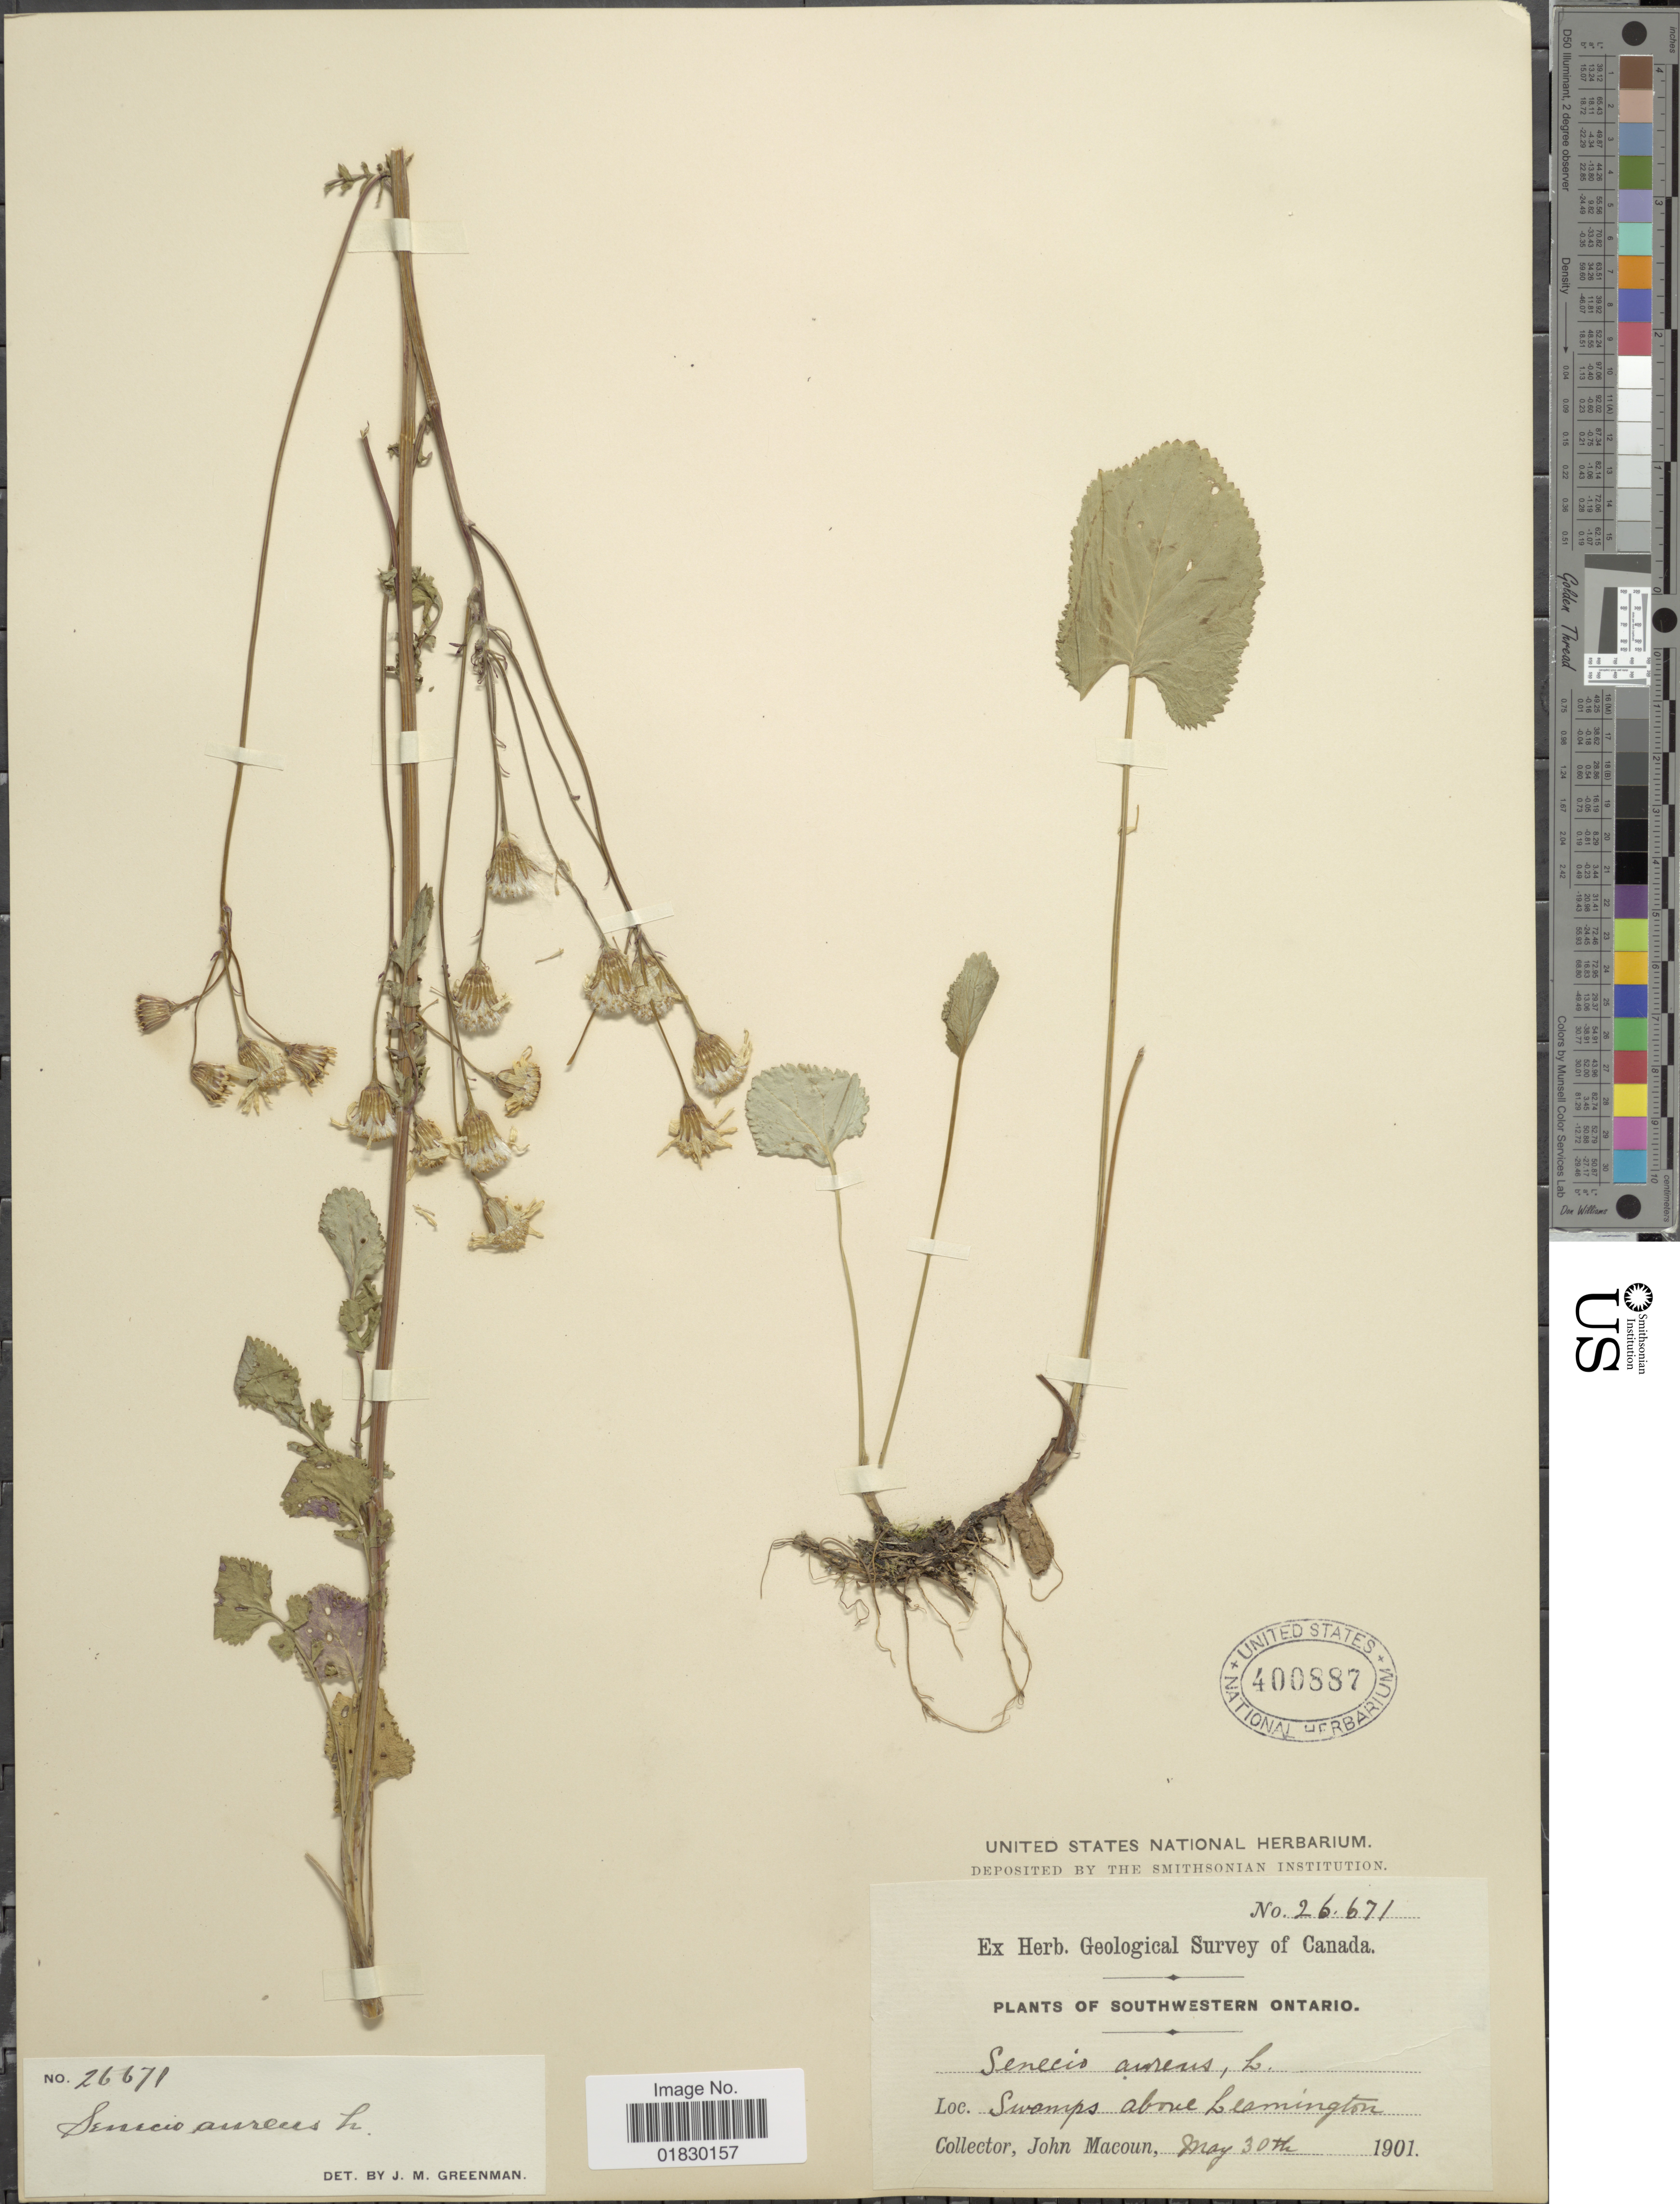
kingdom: Plantae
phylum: Tracheophyta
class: Magnoliopsida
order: Asterales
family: Asteraceae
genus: Packera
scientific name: Packera aurea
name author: (L.) Á. Löve & D. Löve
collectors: J. Macoun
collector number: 26671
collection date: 1901-05-30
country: Canada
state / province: Ontario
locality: Southwestern Ontario, Swamps above Leamington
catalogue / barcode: US 400887